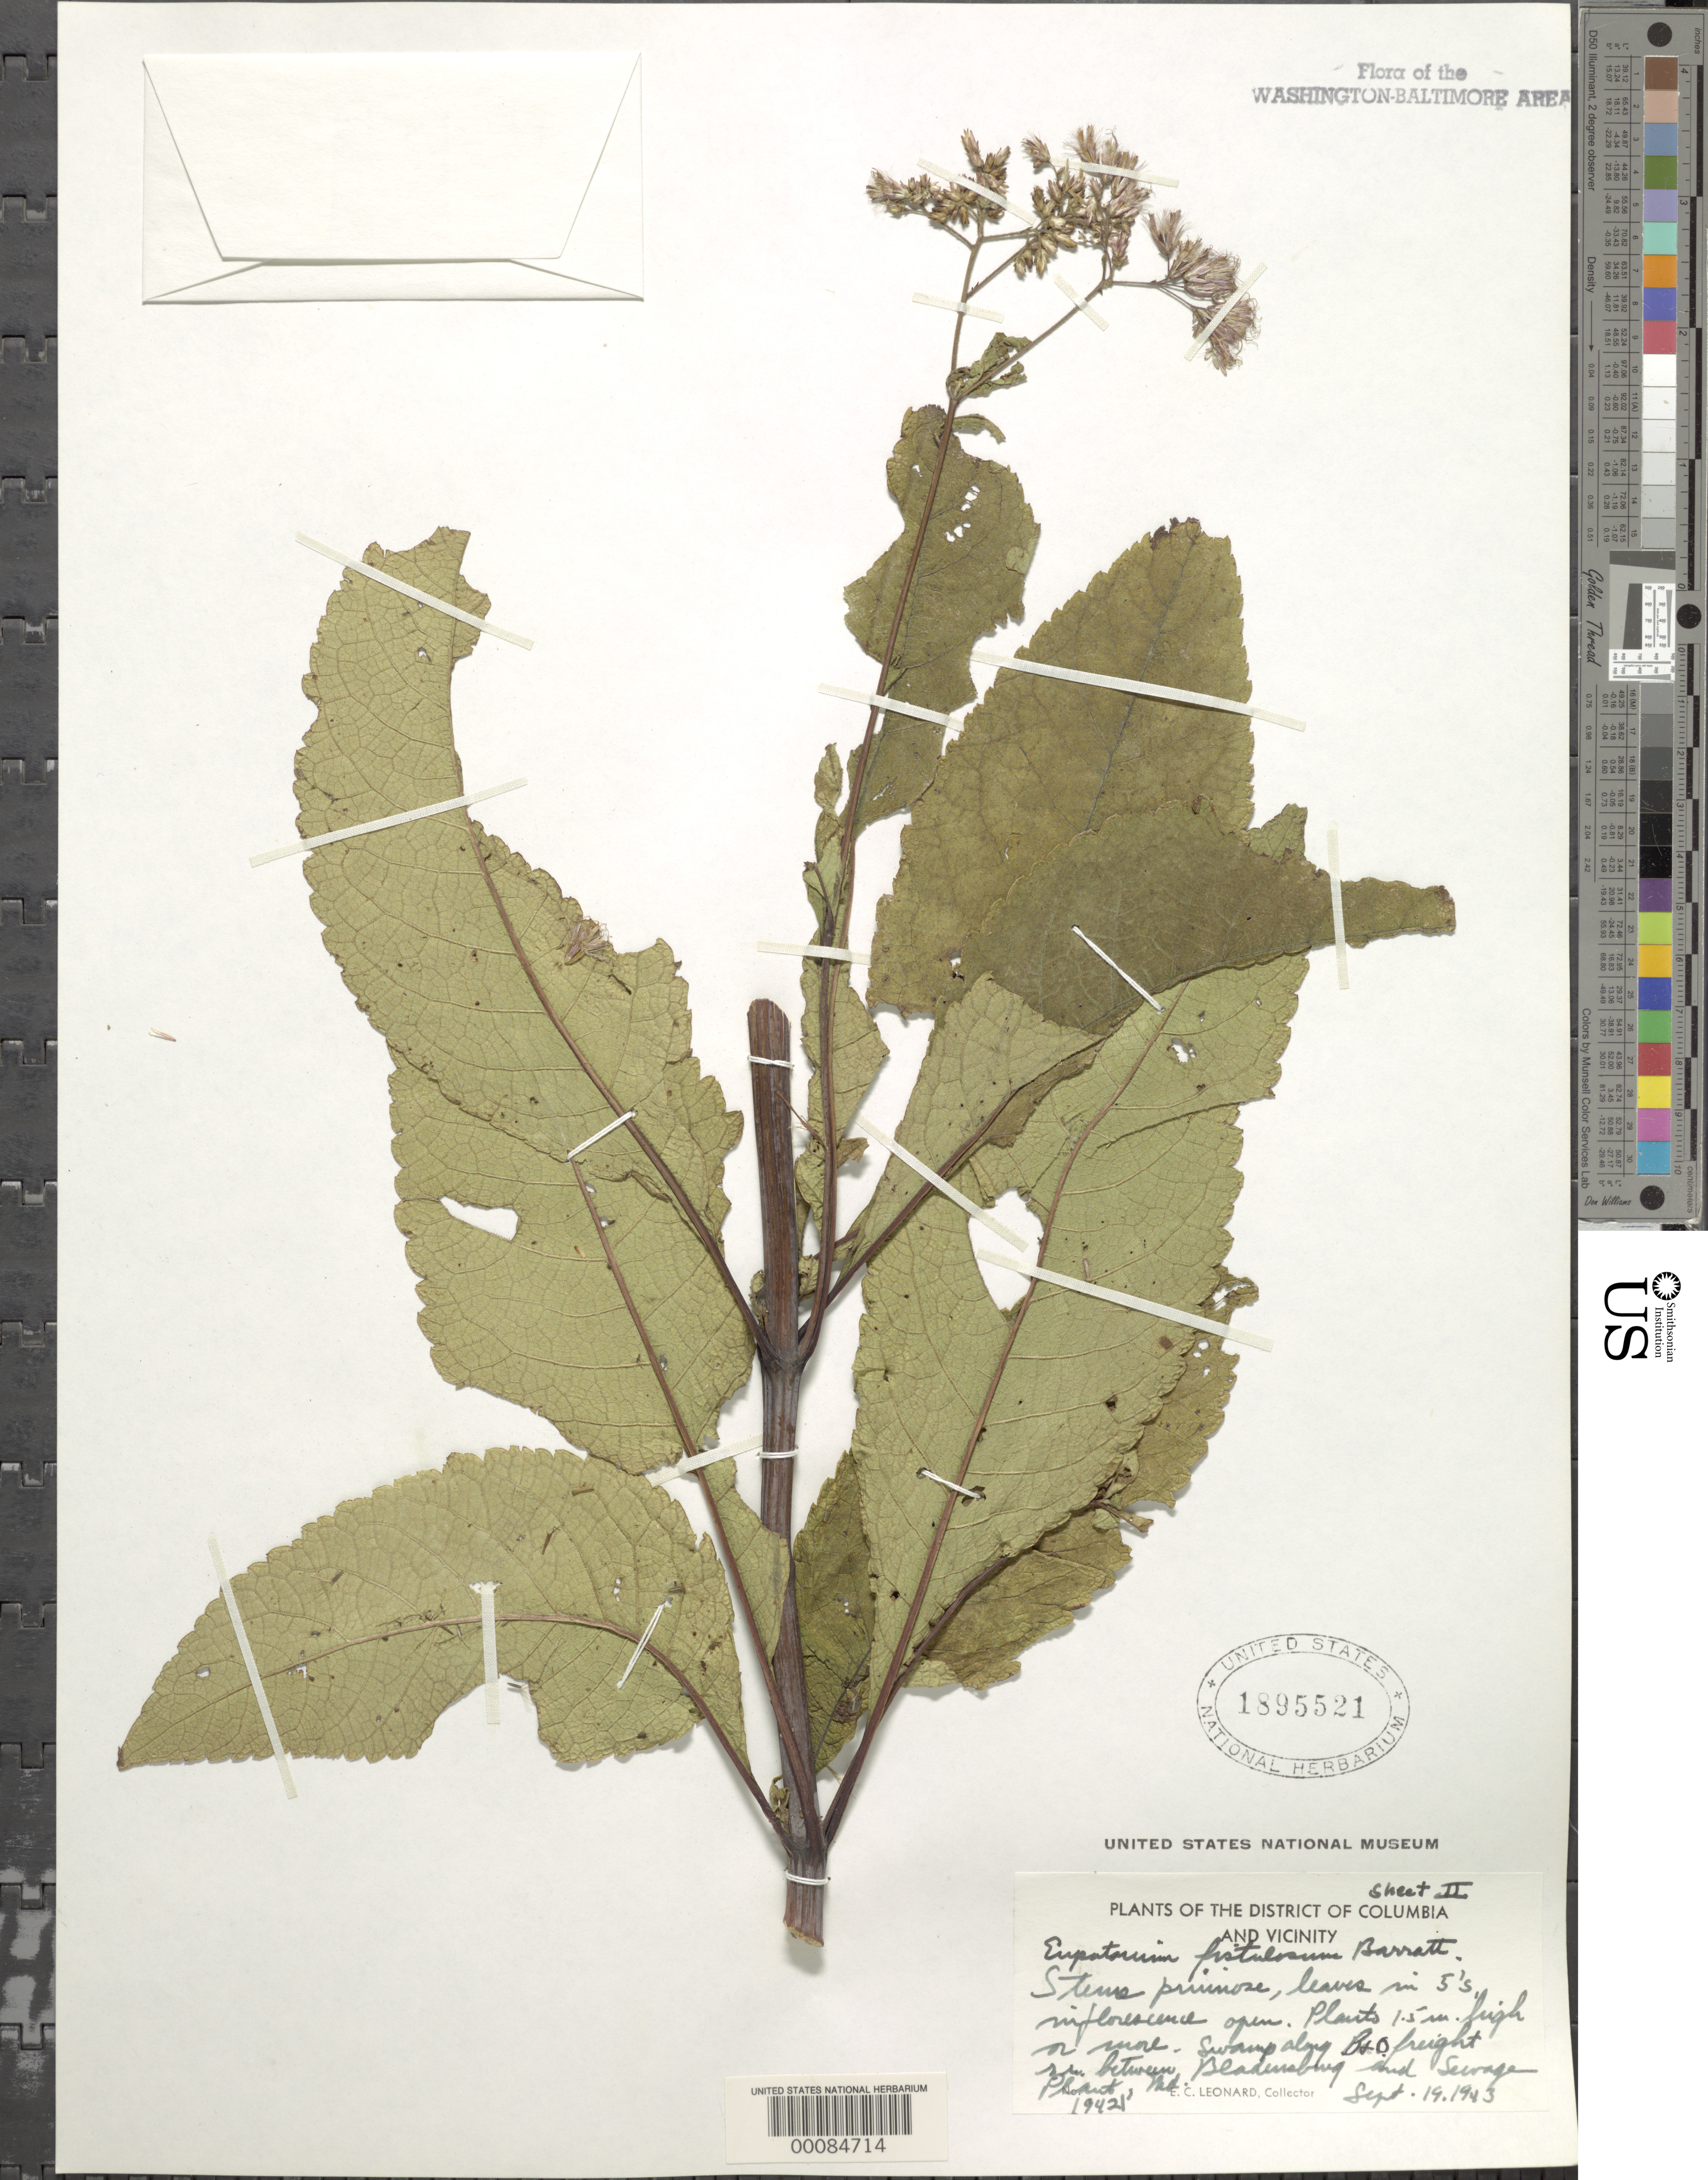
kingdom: Plantae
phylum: Tracheophyta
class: Magnoliopsida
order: Asterales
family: Asteraceae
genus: Eupatorium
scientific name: Eupatorium fistulosum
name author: Barratt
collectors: E. C. Leonard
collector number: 19421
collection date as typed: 19 Sep 1943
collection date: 1943-09-19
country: United States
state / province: Maryland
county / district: Prince George's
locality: between Bladensburg and Sewage Plant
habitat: Swamp along railroad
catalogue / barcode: US 1895521